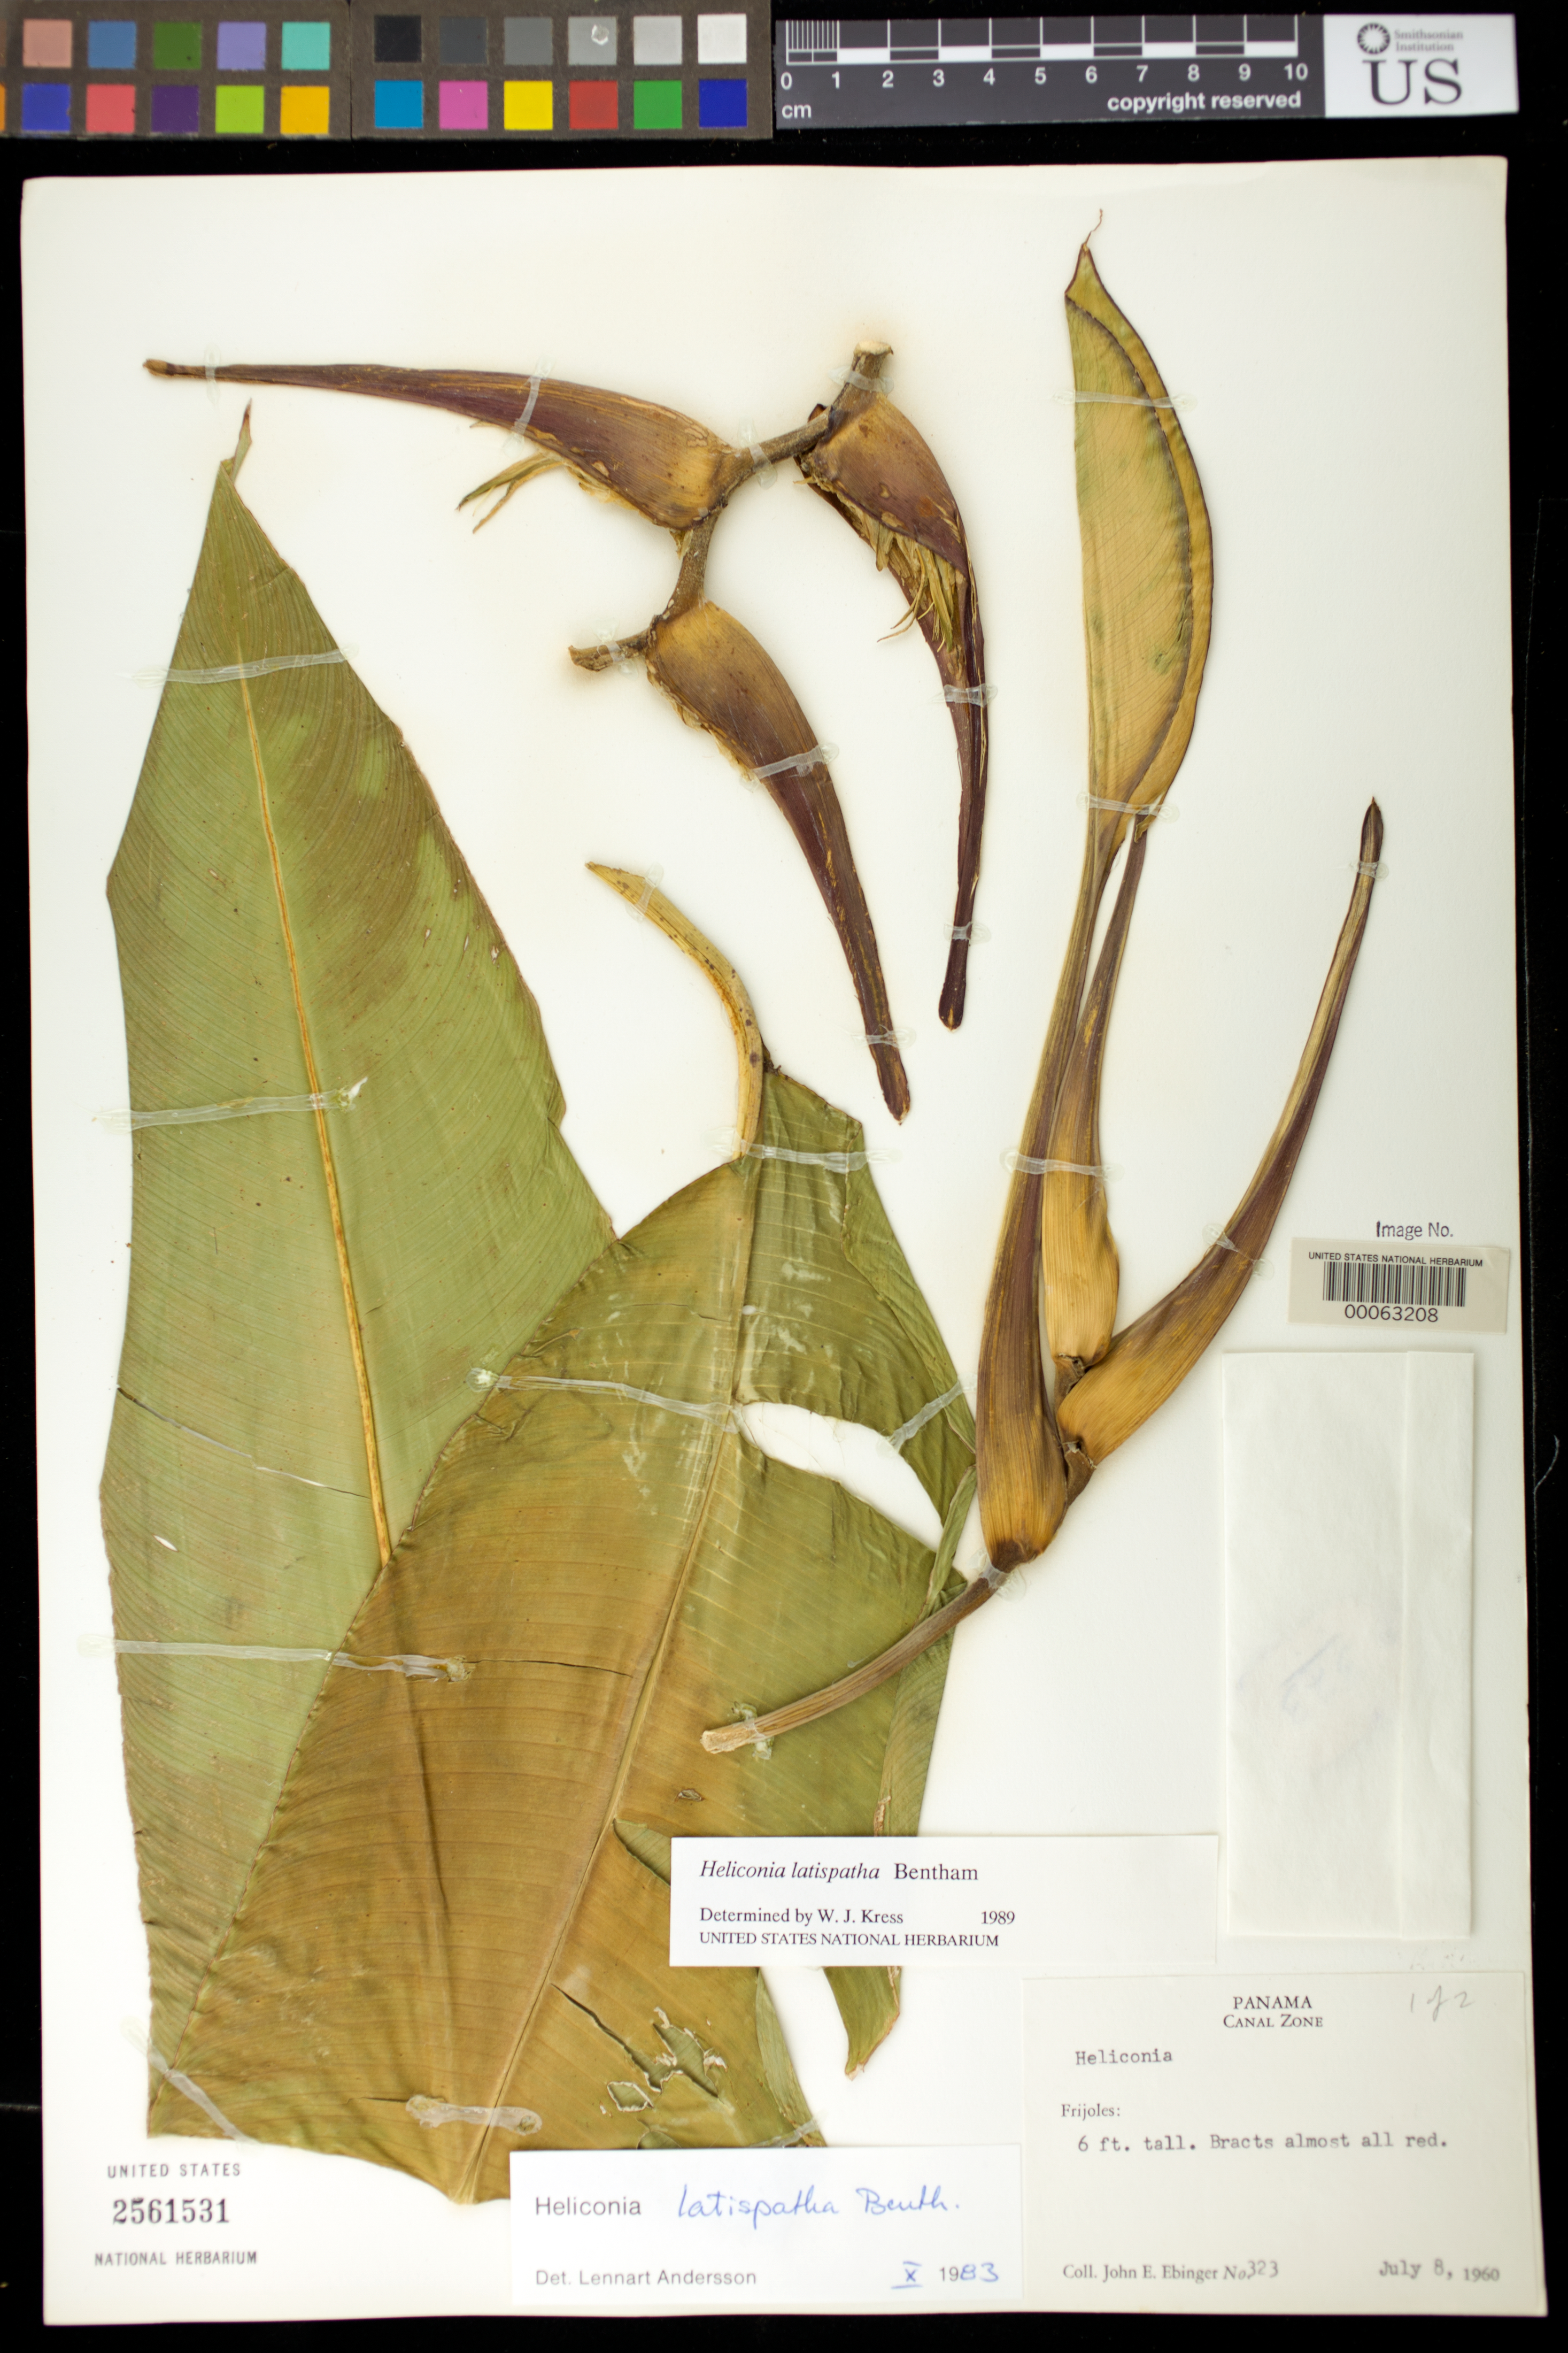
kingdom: Plantae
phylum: Tracheophyta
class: Liliopsida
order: Zingiberales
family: Heliconiaceae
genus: Heliconia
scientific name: Heliconia latispatha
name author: Benth.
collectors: J. Ebinger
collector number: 323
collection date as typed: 08 Jul 1960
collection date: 1960-07-08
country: Panama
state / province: Colon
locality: Frijoles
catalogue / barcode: US 2561531